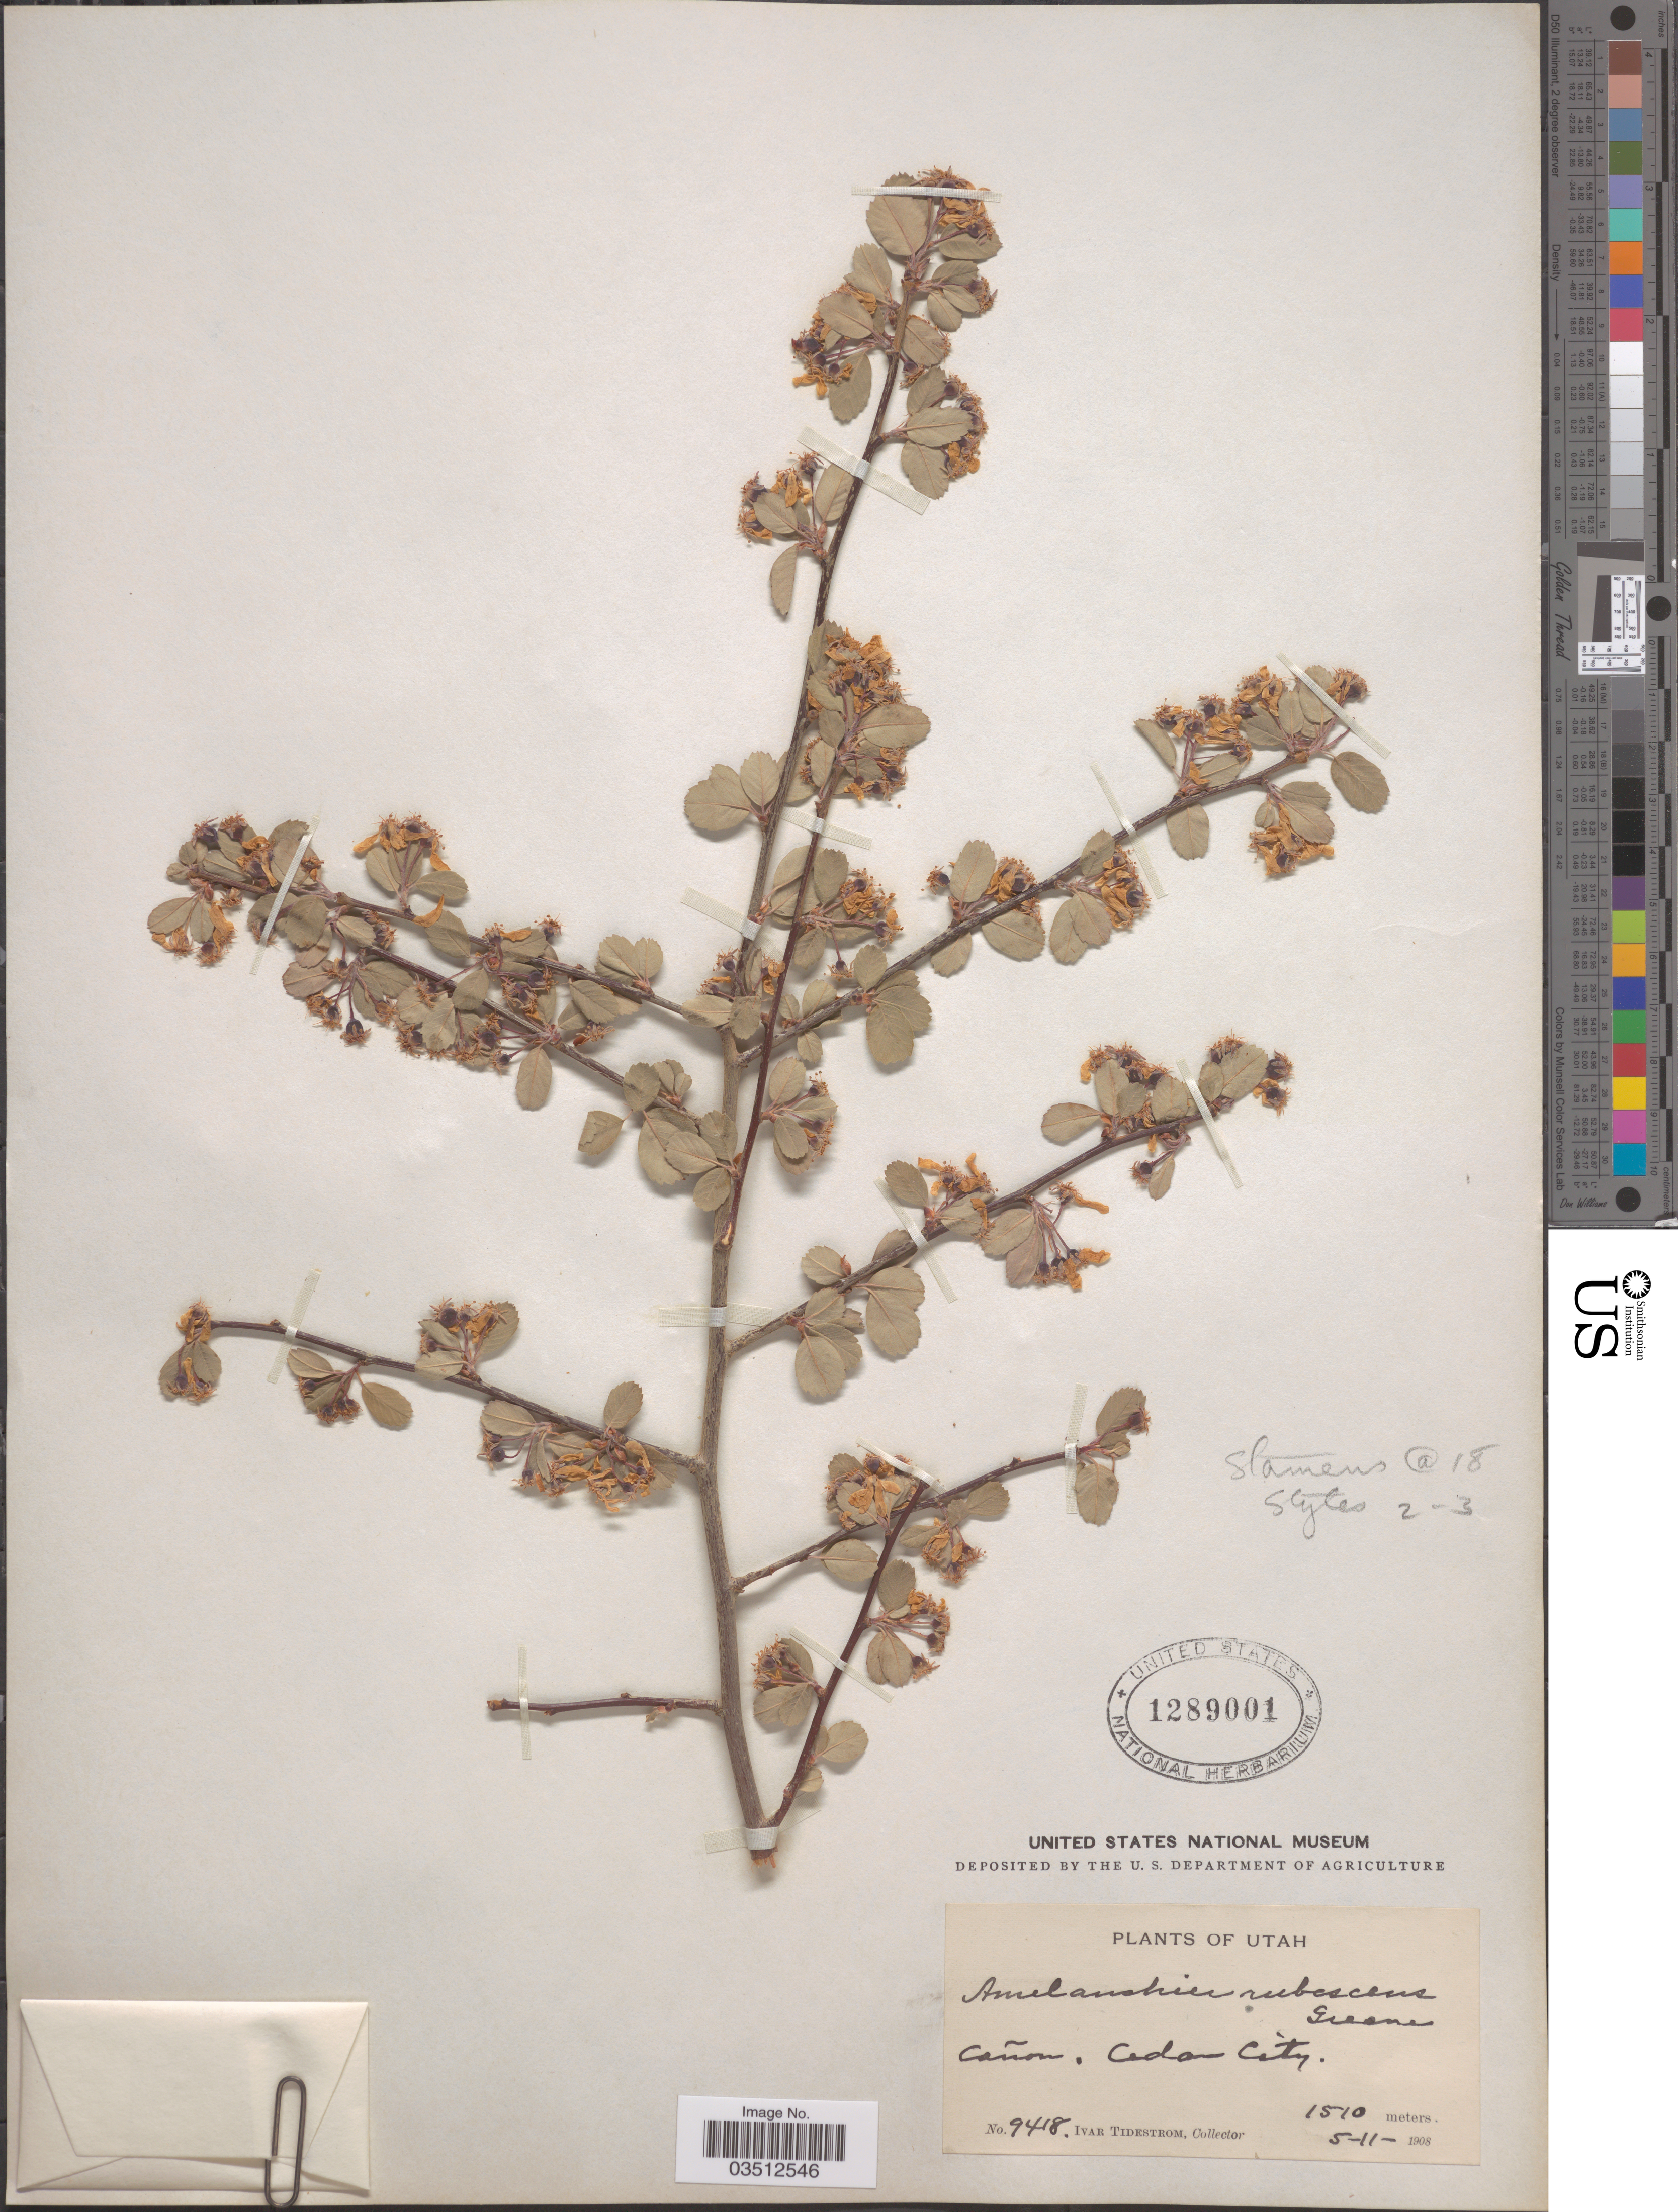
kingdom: Plantae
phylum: Tracheophyta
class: Magnoliopsida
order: Rosales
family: Rosaceae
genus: Amelanchier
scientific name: Amelanchier rubescens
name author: Greene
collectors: I. F. Tidestrom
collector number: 9418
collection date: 1908-05-11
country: United States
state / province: Utah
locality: Cañon, Cedar City.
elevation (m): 1510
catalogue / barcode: US 1289001